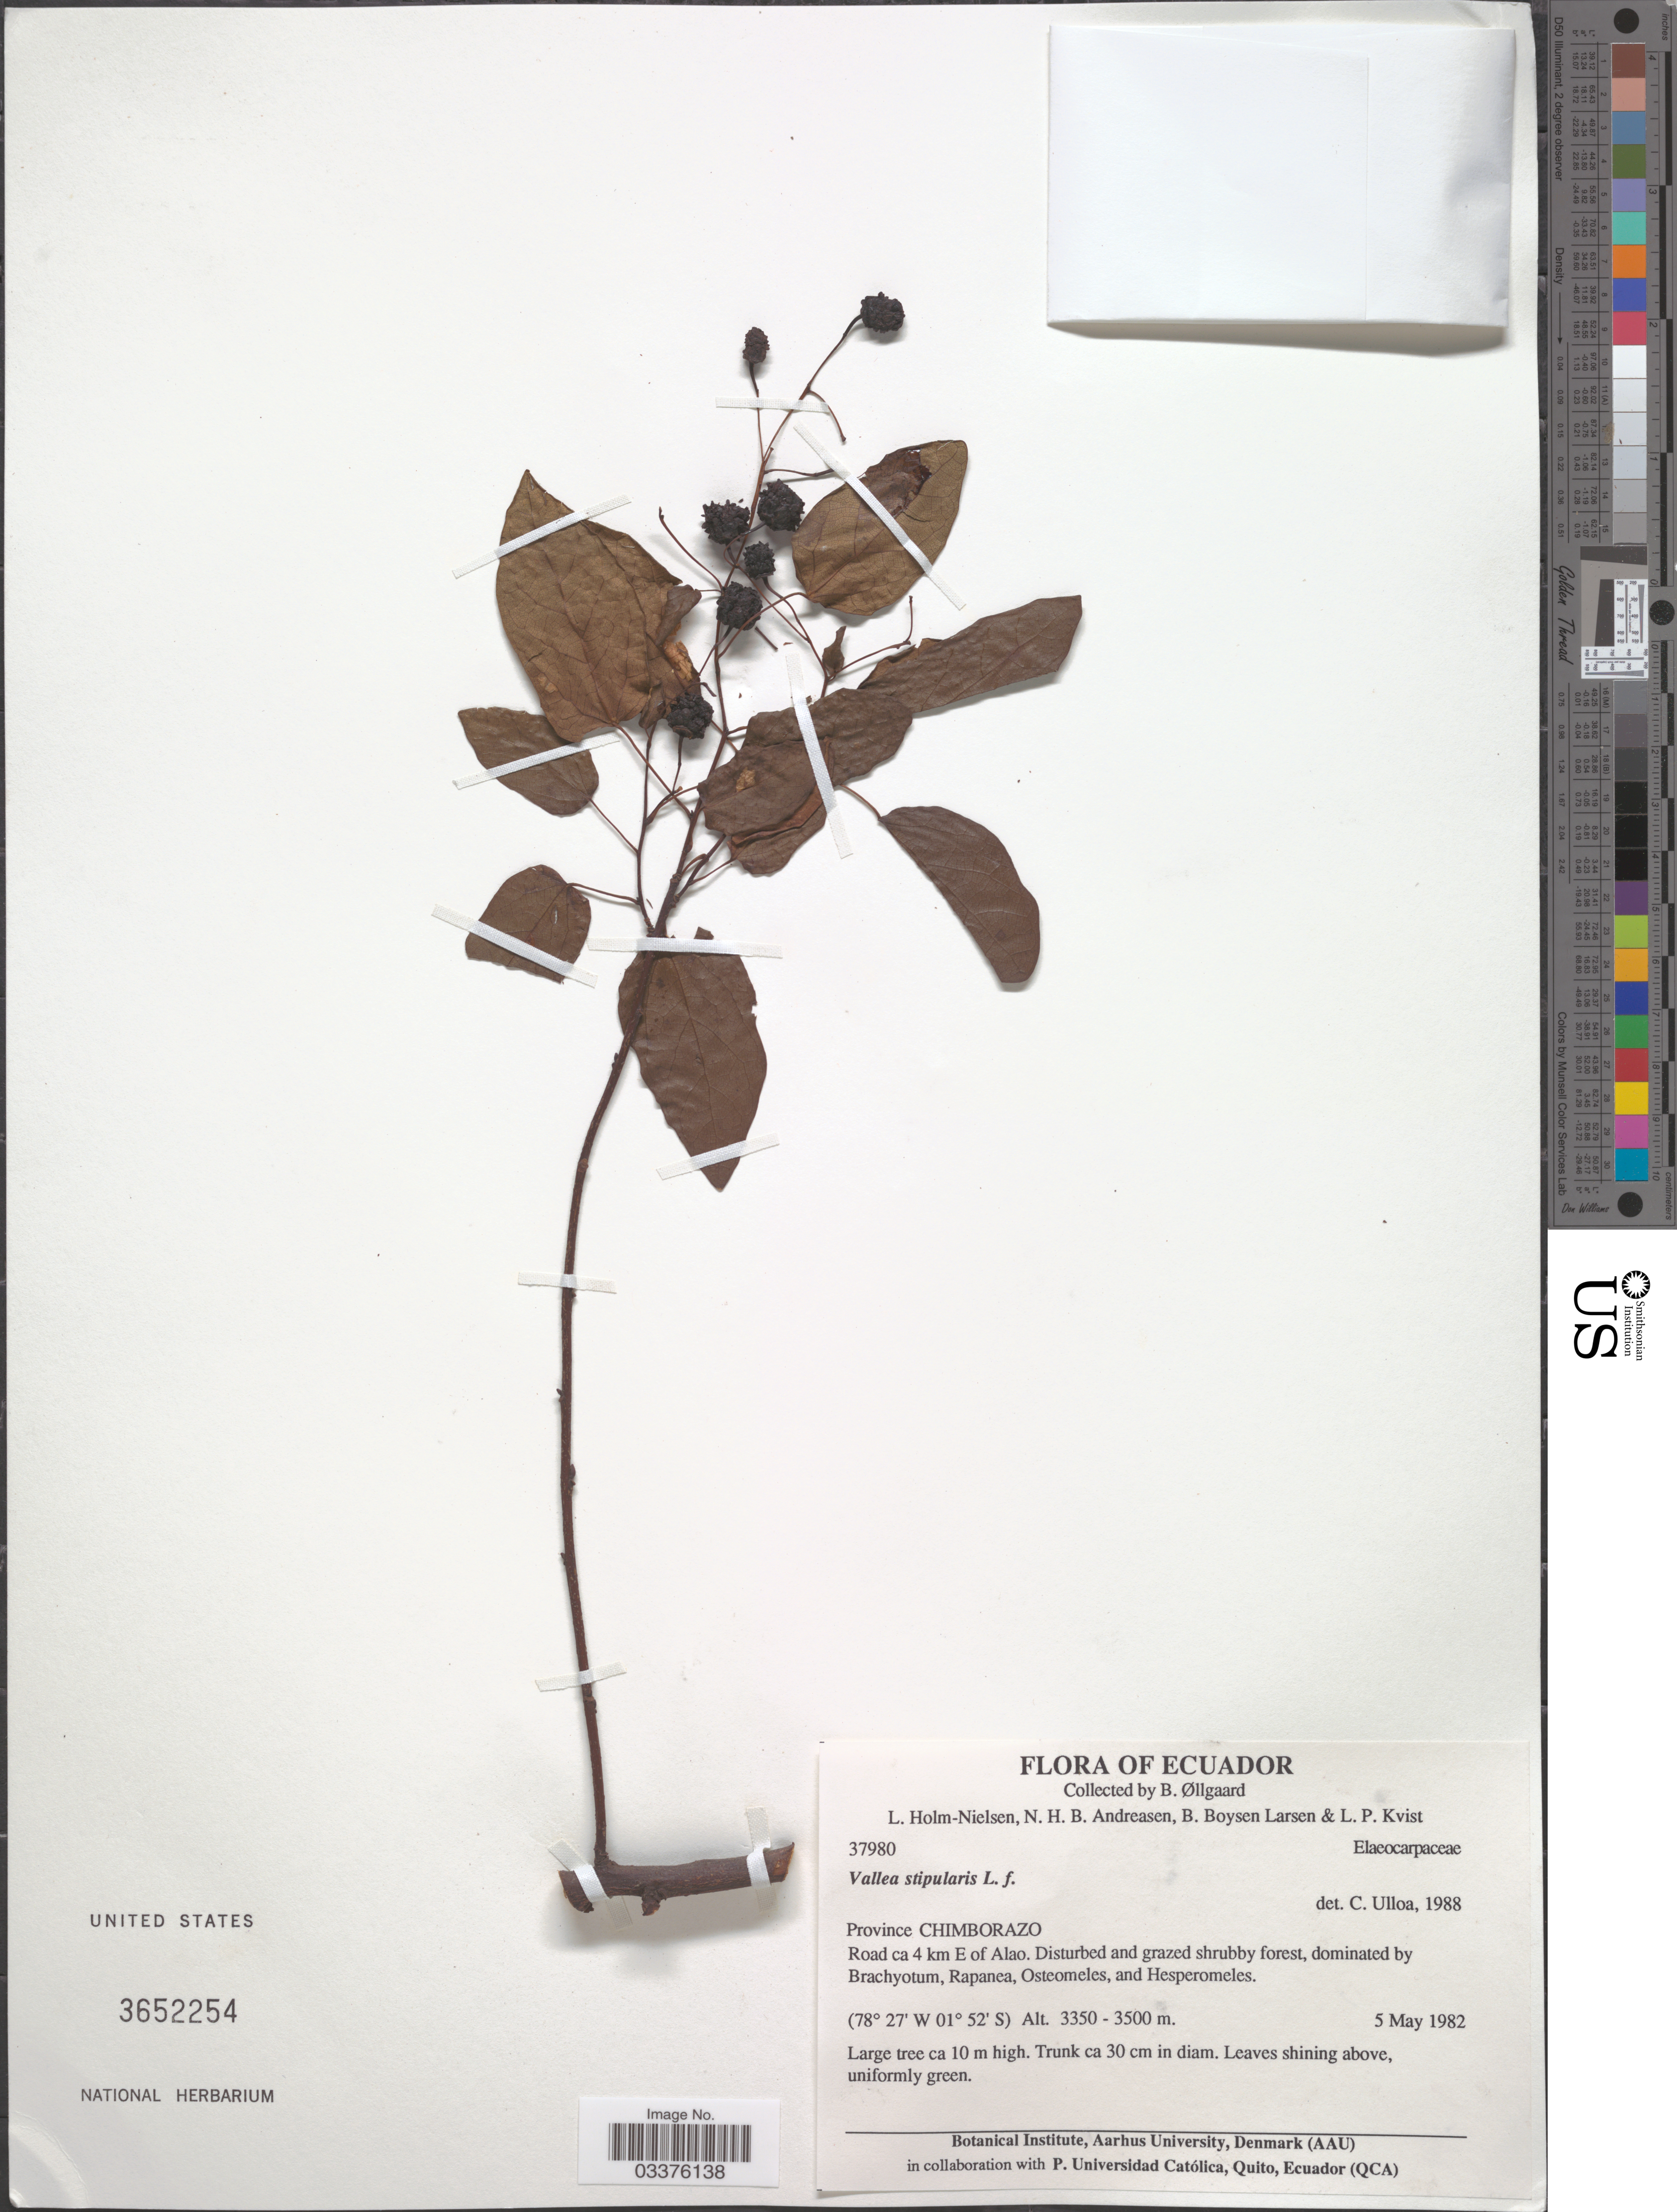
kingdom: Plantae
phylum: Tracheophyta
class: Magnoliopsida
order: Oxalidales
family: Elaeocarpaceae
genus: Vallea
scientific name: Vallea pubescens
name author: Kunth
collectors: B. Øllgaard, L. Holm-Nielsen, N. Andreasen, B. Boysen Larsen & L. P. Kvist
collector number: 37980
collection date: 1982-05-05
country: Ecuador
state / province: Chimborazo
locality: Road ca 4 km E of Alao.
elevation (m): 3350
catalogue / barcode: US 3652254